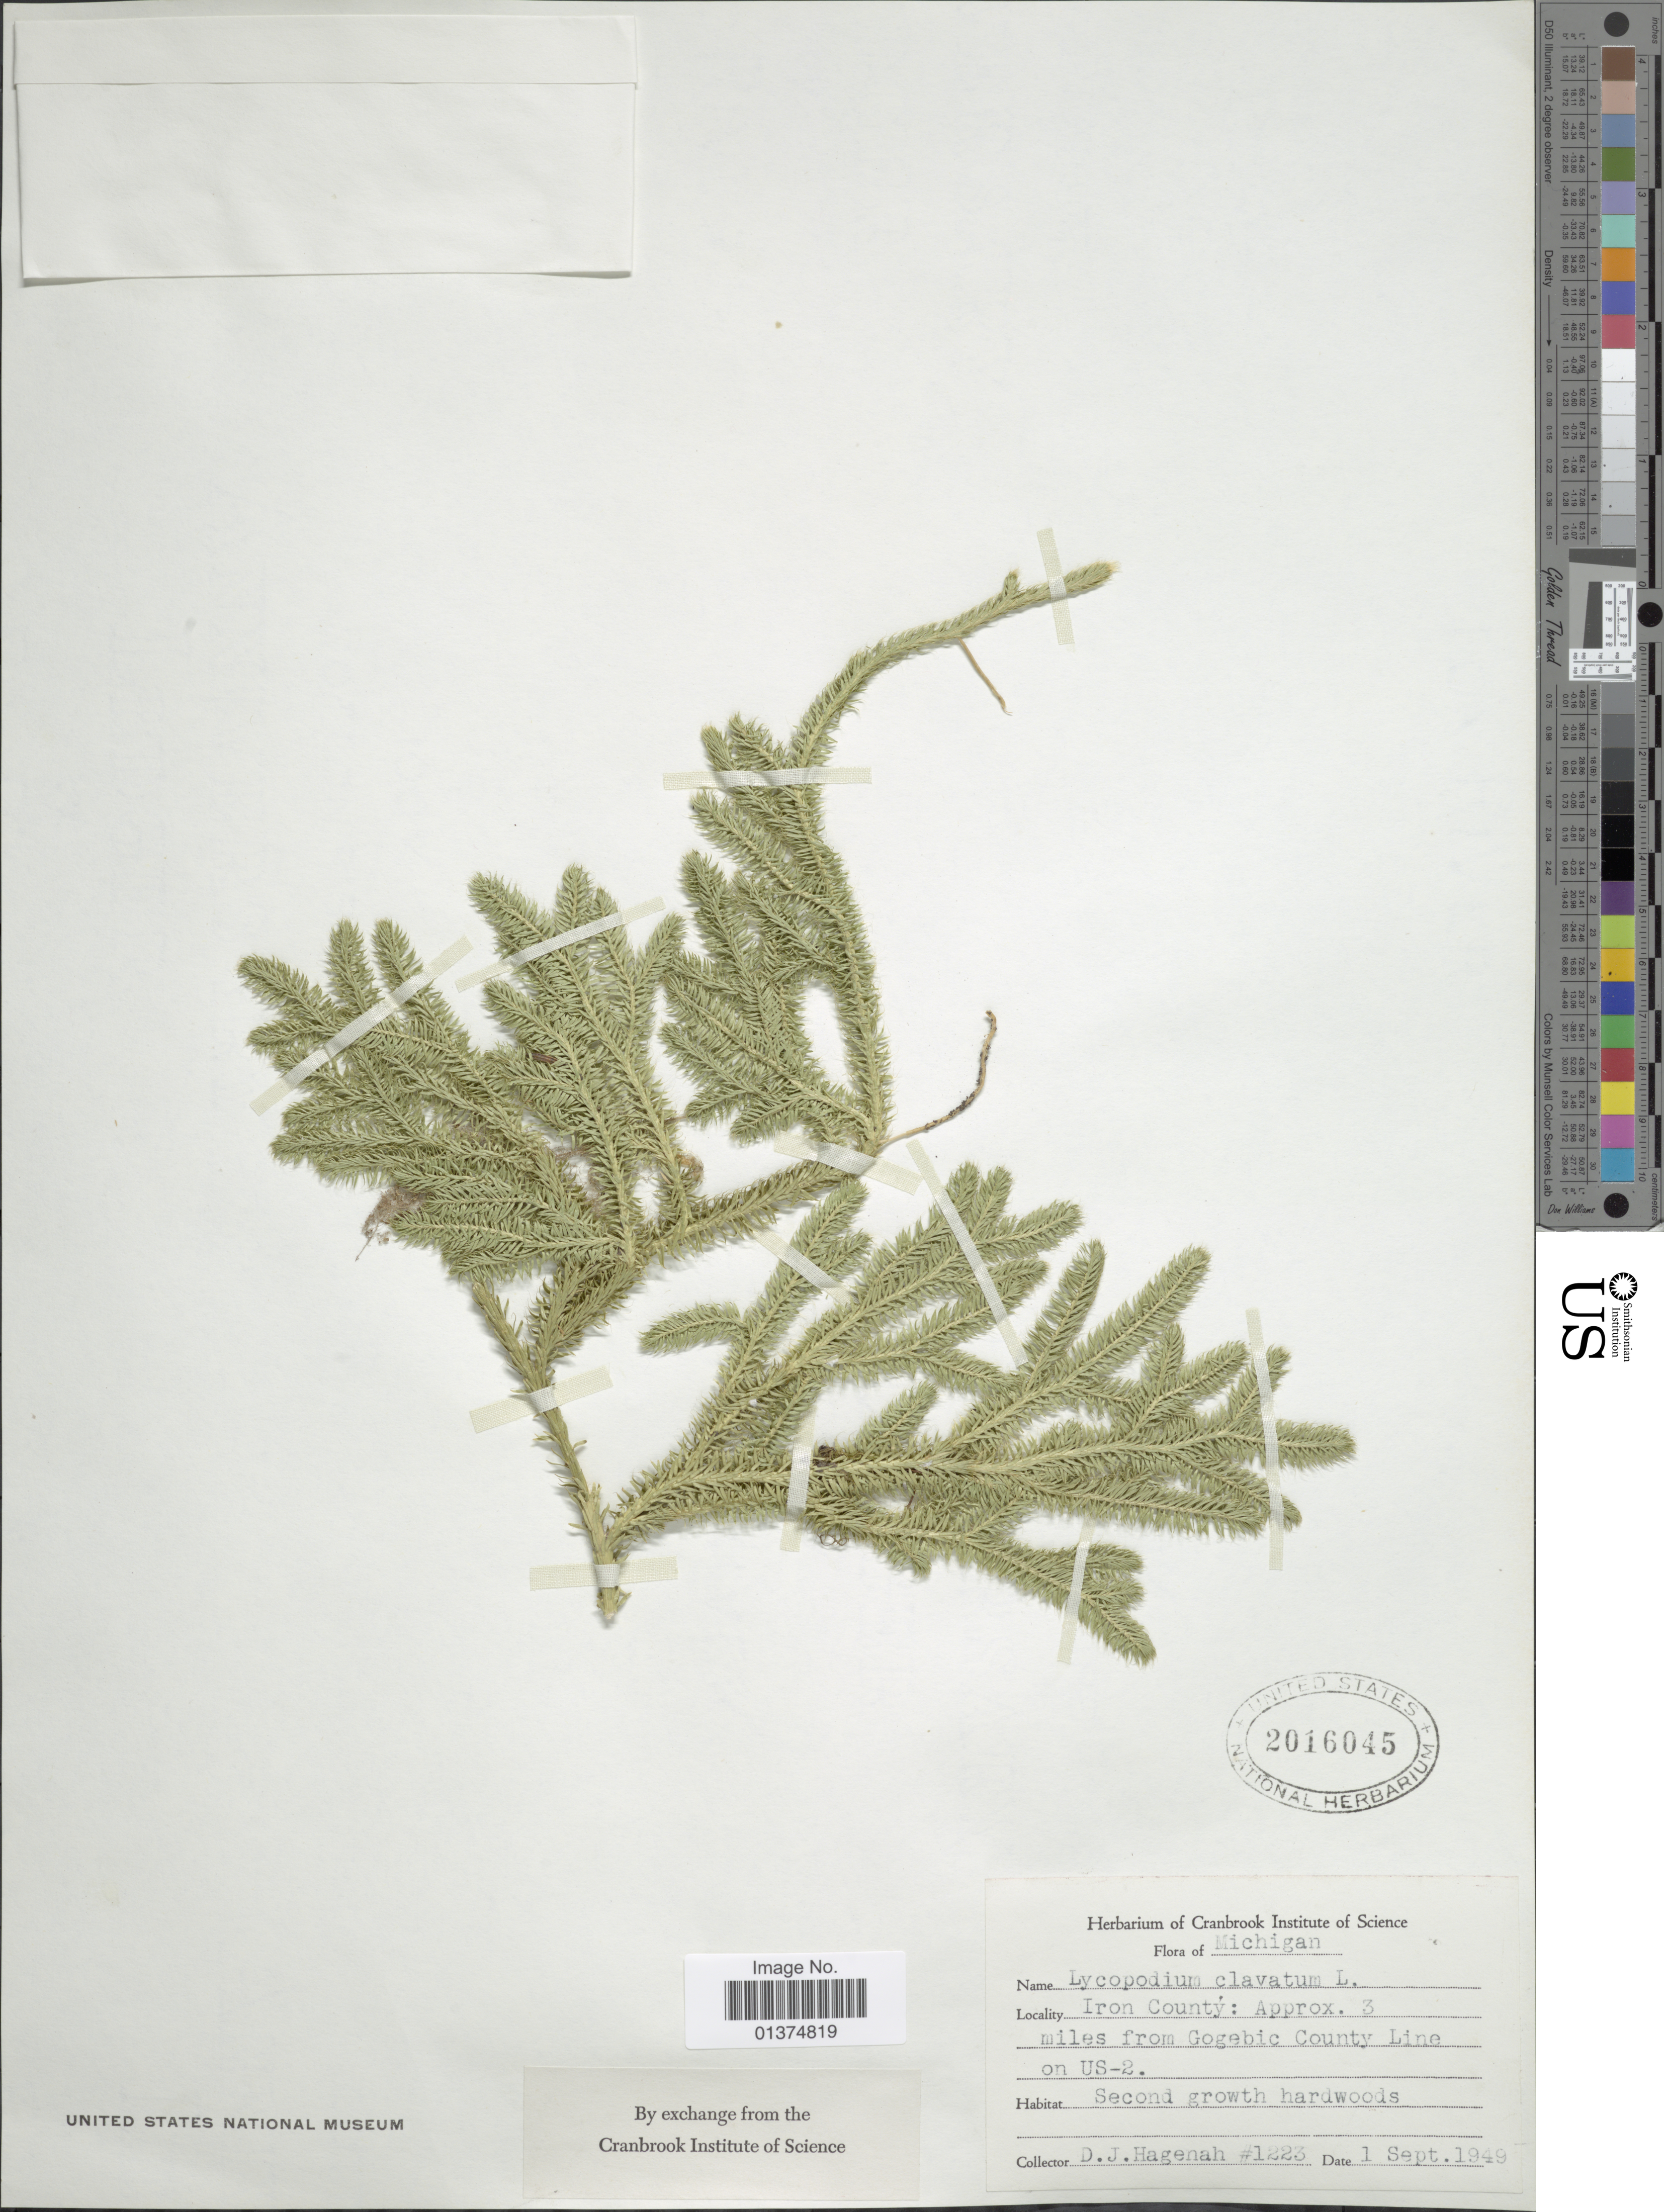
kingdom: Plantae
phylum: Tracheophyta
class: Lycopodiopsida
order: Lycopodiales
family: Lycopodiaceae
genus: Lycopodium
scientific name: Lycopodium clavatum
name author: L.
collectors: D. Hagenah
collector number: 1223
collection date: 1949-09-01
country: United States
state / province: Michigan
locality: Iron County: Approx. 3 miles from Gogebic county Line on US-2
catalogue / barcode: US 2016045